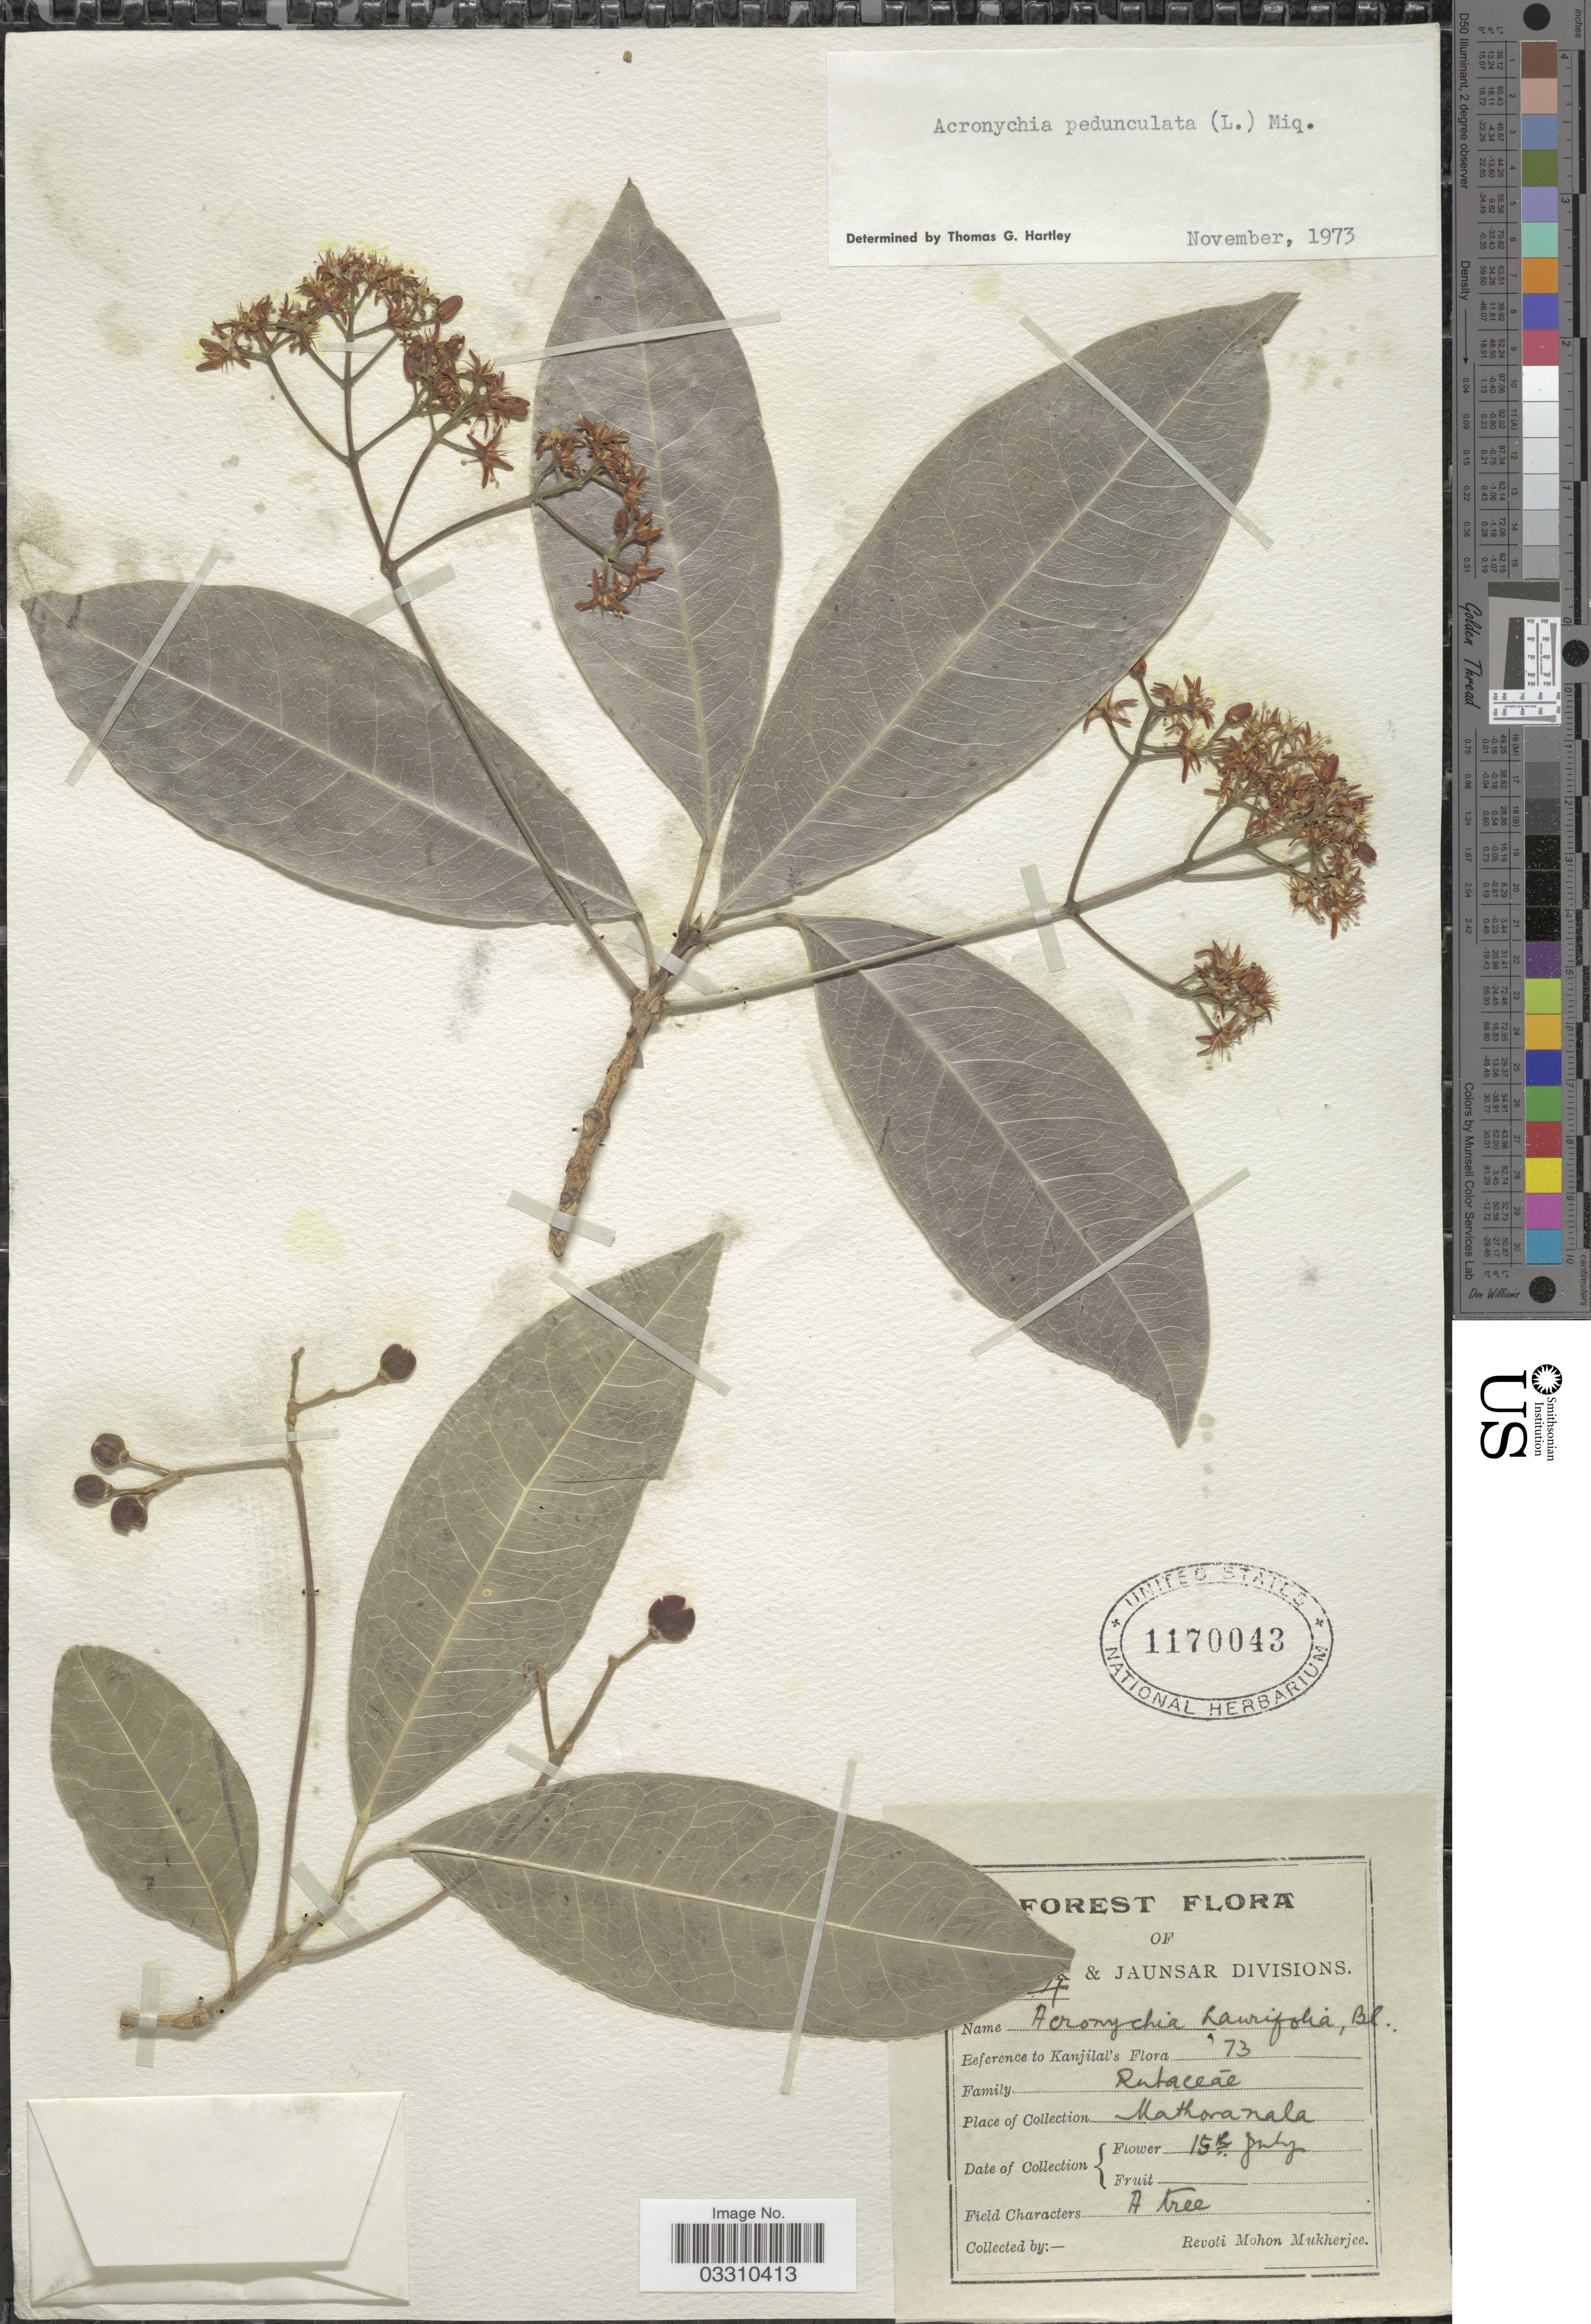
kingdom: Plantae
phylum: Tracheophyta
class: Magnoliopsida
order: Sapindales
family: Rutaceae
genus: Acronychia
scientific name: Acronychia pedunculata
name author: (L.) Miq.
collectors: R. Mukherjee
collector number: !7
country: India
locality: Mathoranala.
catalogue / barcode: US 1170043